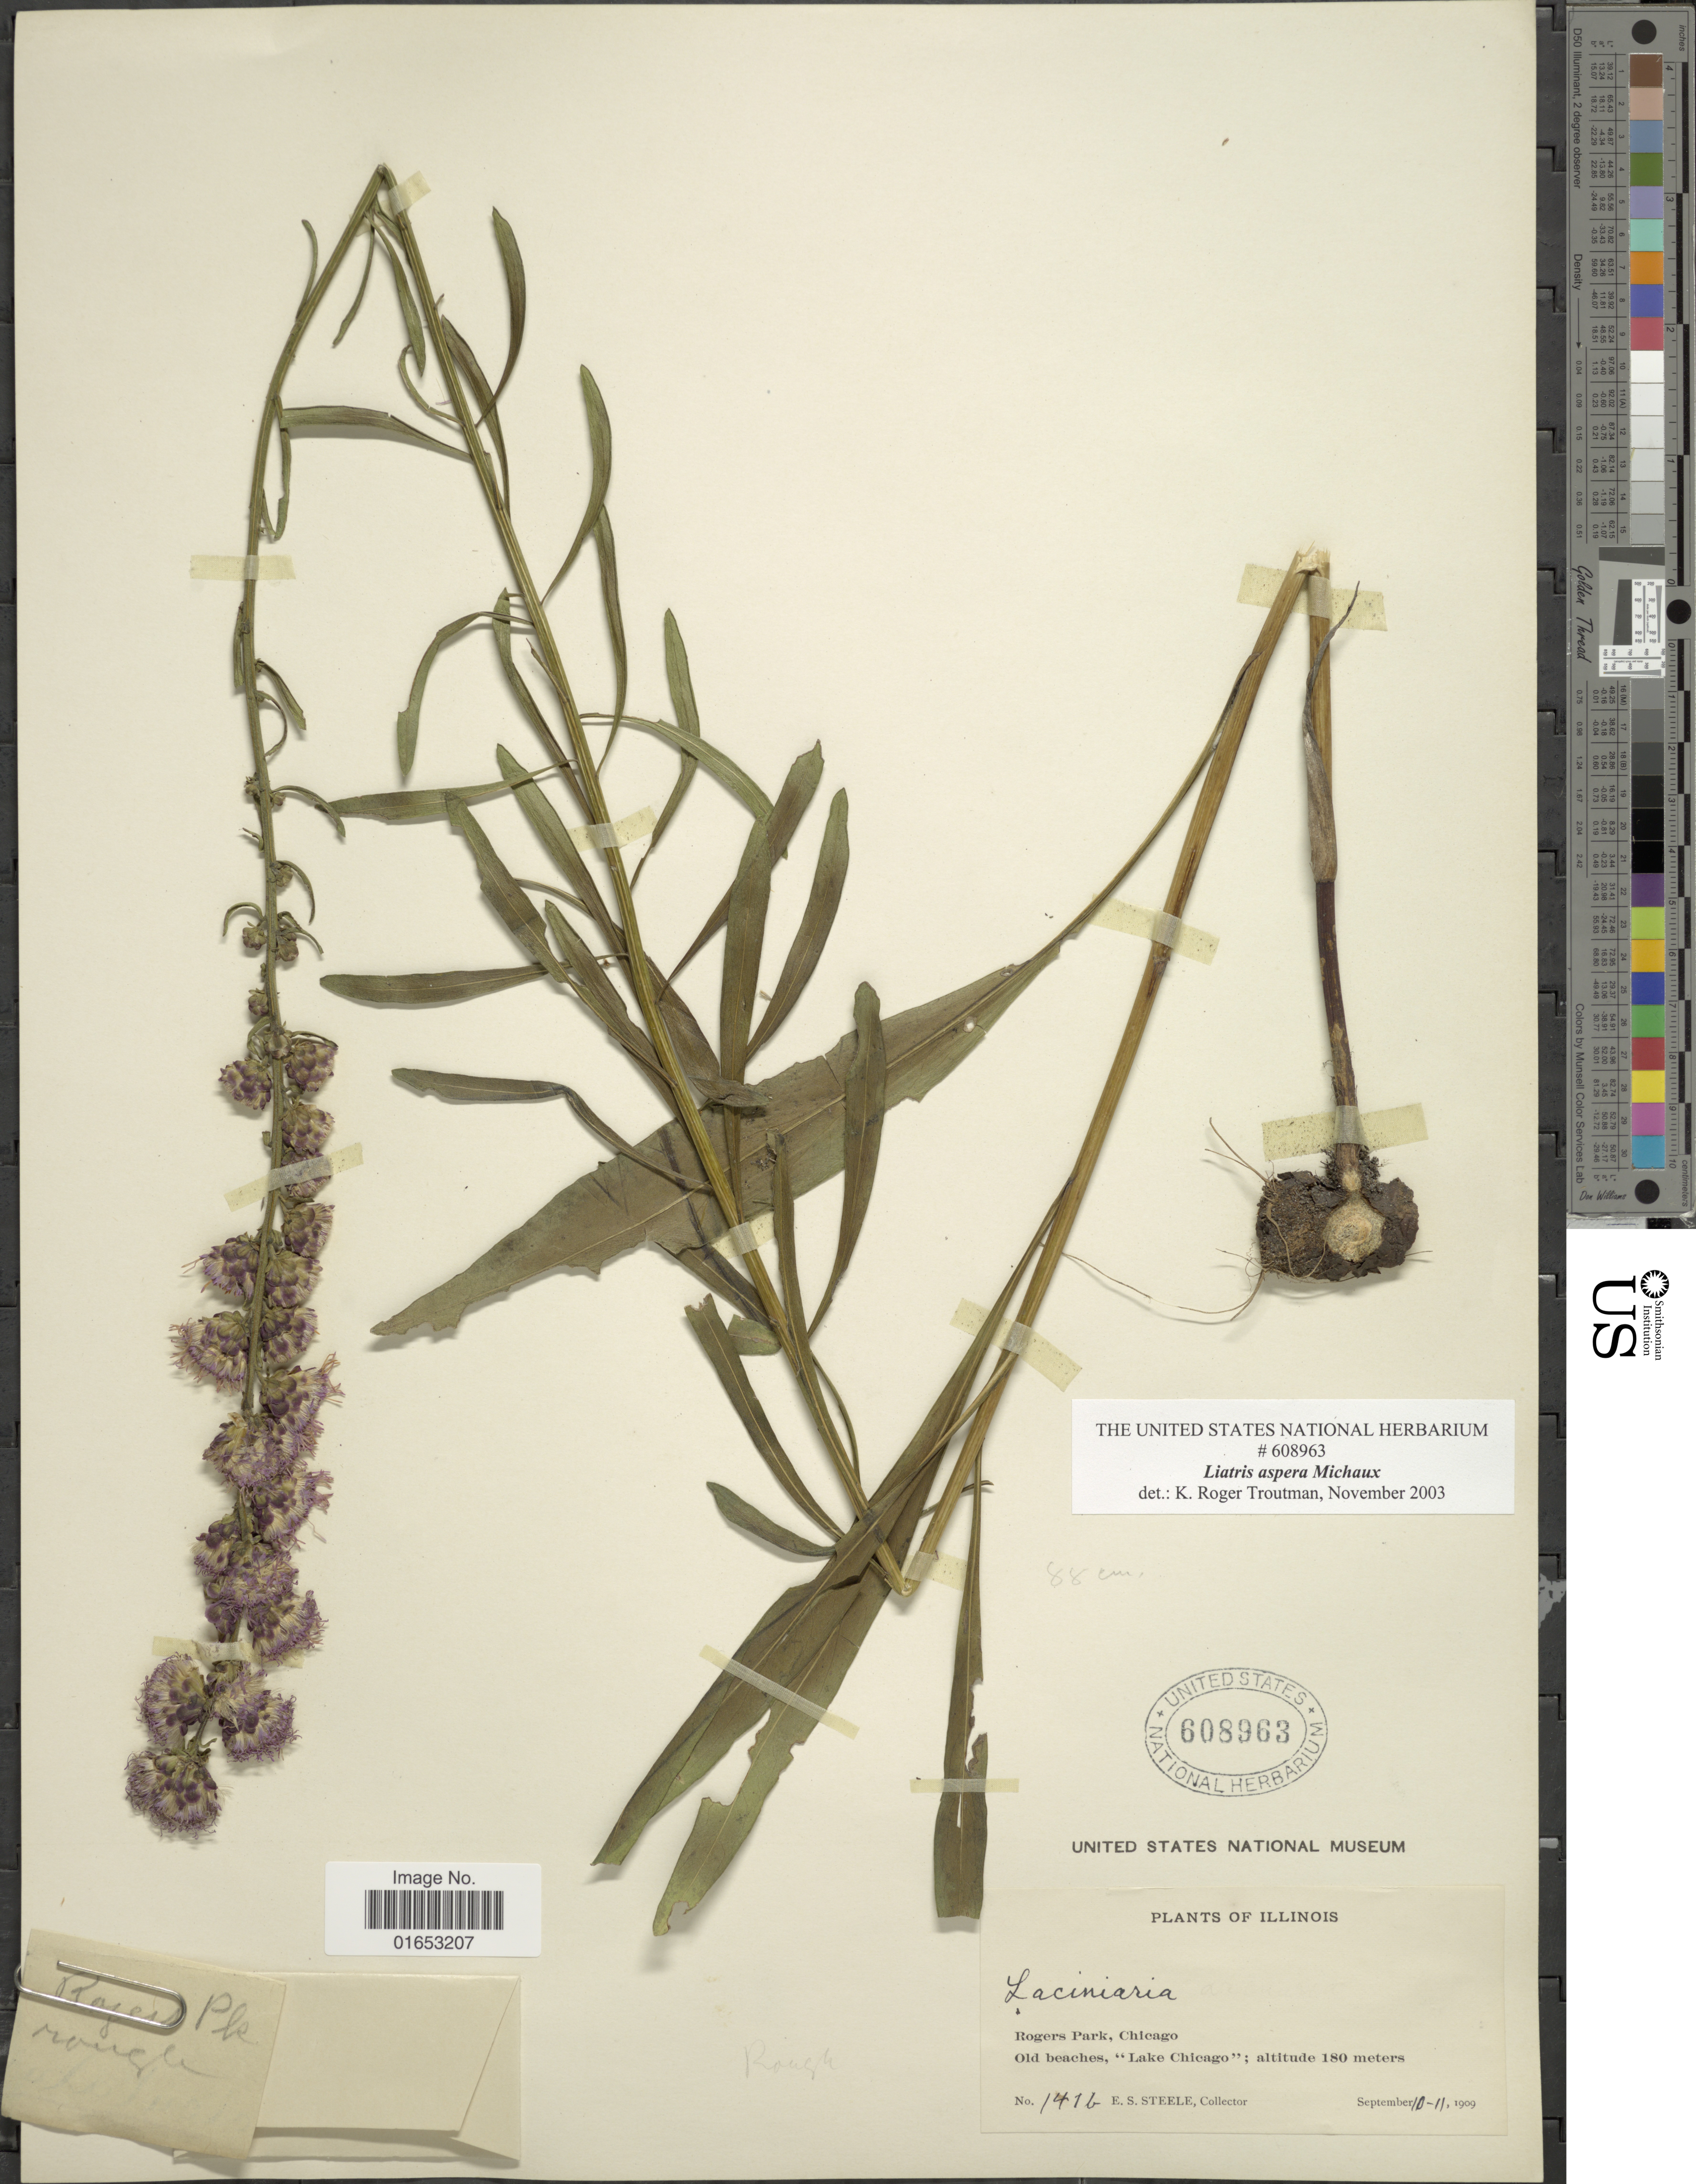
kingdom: Plantae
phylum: Tracheophyta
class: Magnoliopsida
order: Asterales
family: Asteraceae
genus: Liatris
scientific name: Liatris aspera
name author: Michx.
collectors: E. Steele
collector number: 141b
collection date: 1909-09-10/1909-09-11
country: United States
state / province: Illinois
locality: Rogers Park, Chicago, Old beaches, "Lake Chicago"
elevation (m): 180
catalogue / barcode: US 608963